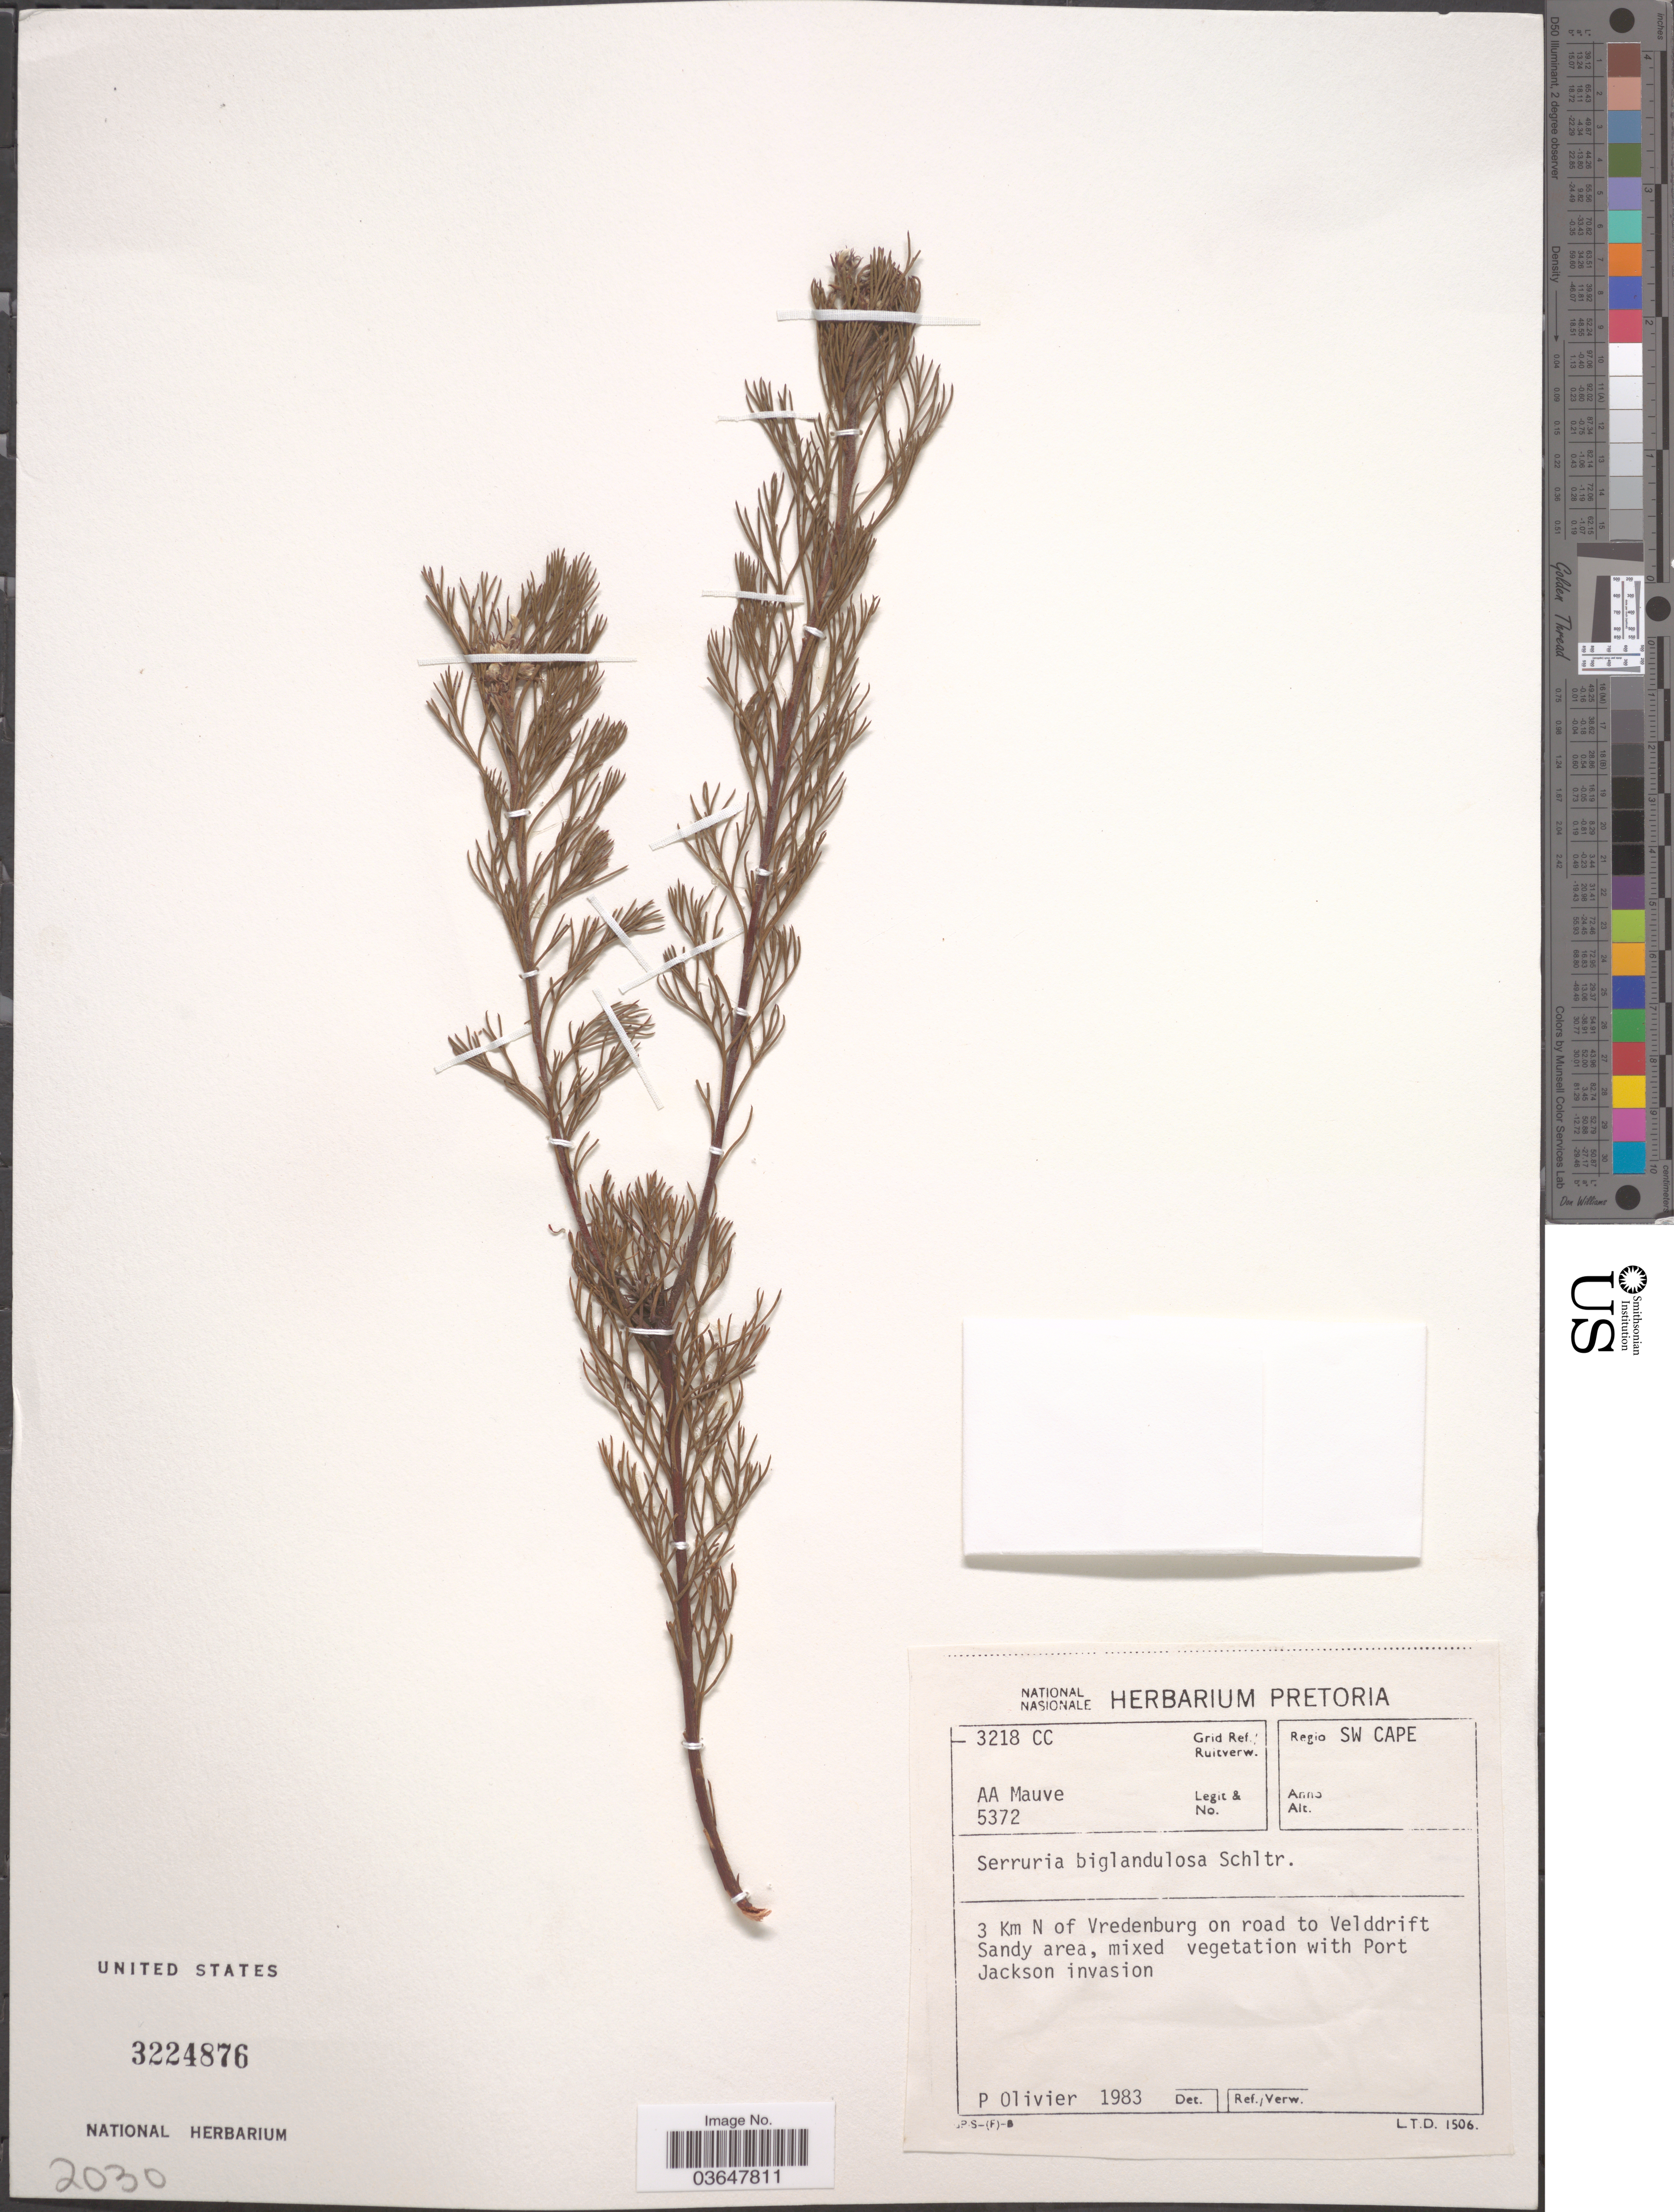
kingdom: Plantae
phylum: Tracheophyta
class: Magnoliopsida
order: Proteales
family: Proteaceae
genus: Serruria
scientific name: Serruria biglandulosa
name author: Schltr.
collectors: A. Mauve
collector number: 5372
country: South Africa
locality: -3218CC Grid Ref./ Ruitverw. Regio SW Cape. 3 Km N of Vredenburg on road to Velddrift.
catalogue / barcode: US 3224876